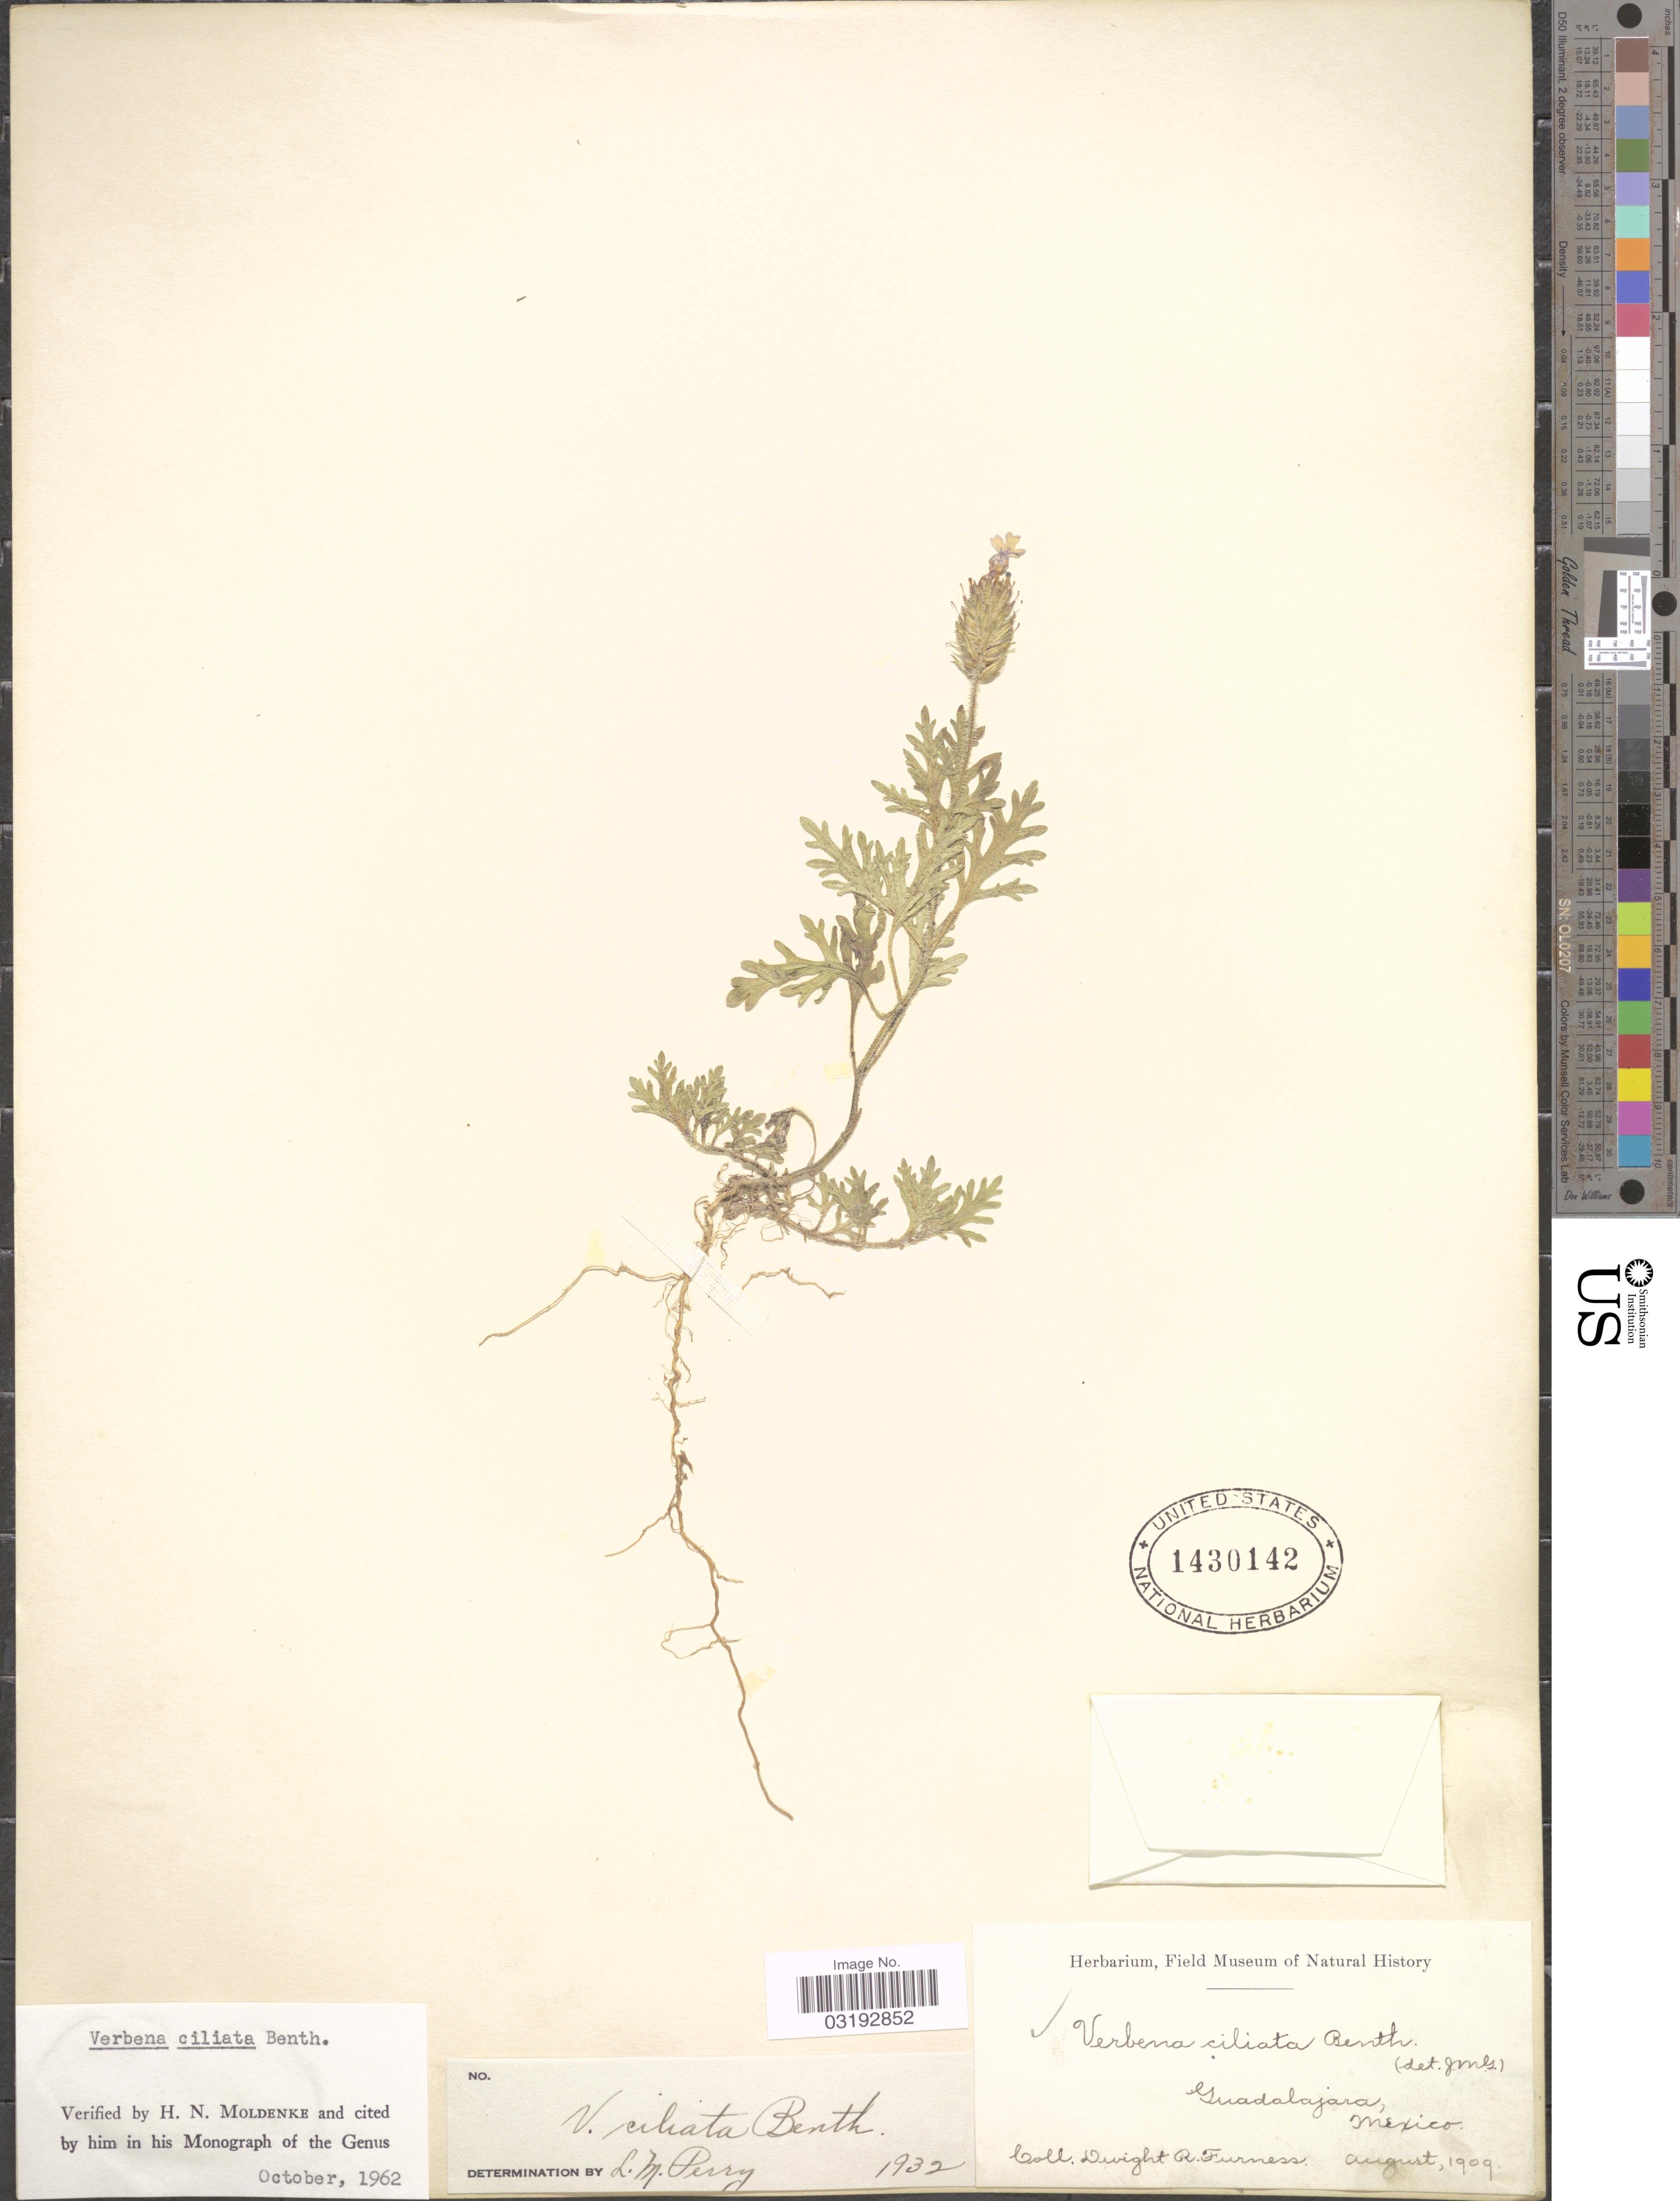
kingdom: Plantae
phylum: Tracheophyta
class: Magnoliopsida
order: Lamiales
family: Verbenaceae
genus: Verbena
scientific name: Verbena ciliata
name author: Benth.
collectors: D. Furness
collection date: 1909-08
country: Mexico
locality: Guadalajara.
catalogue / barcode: US 1430142